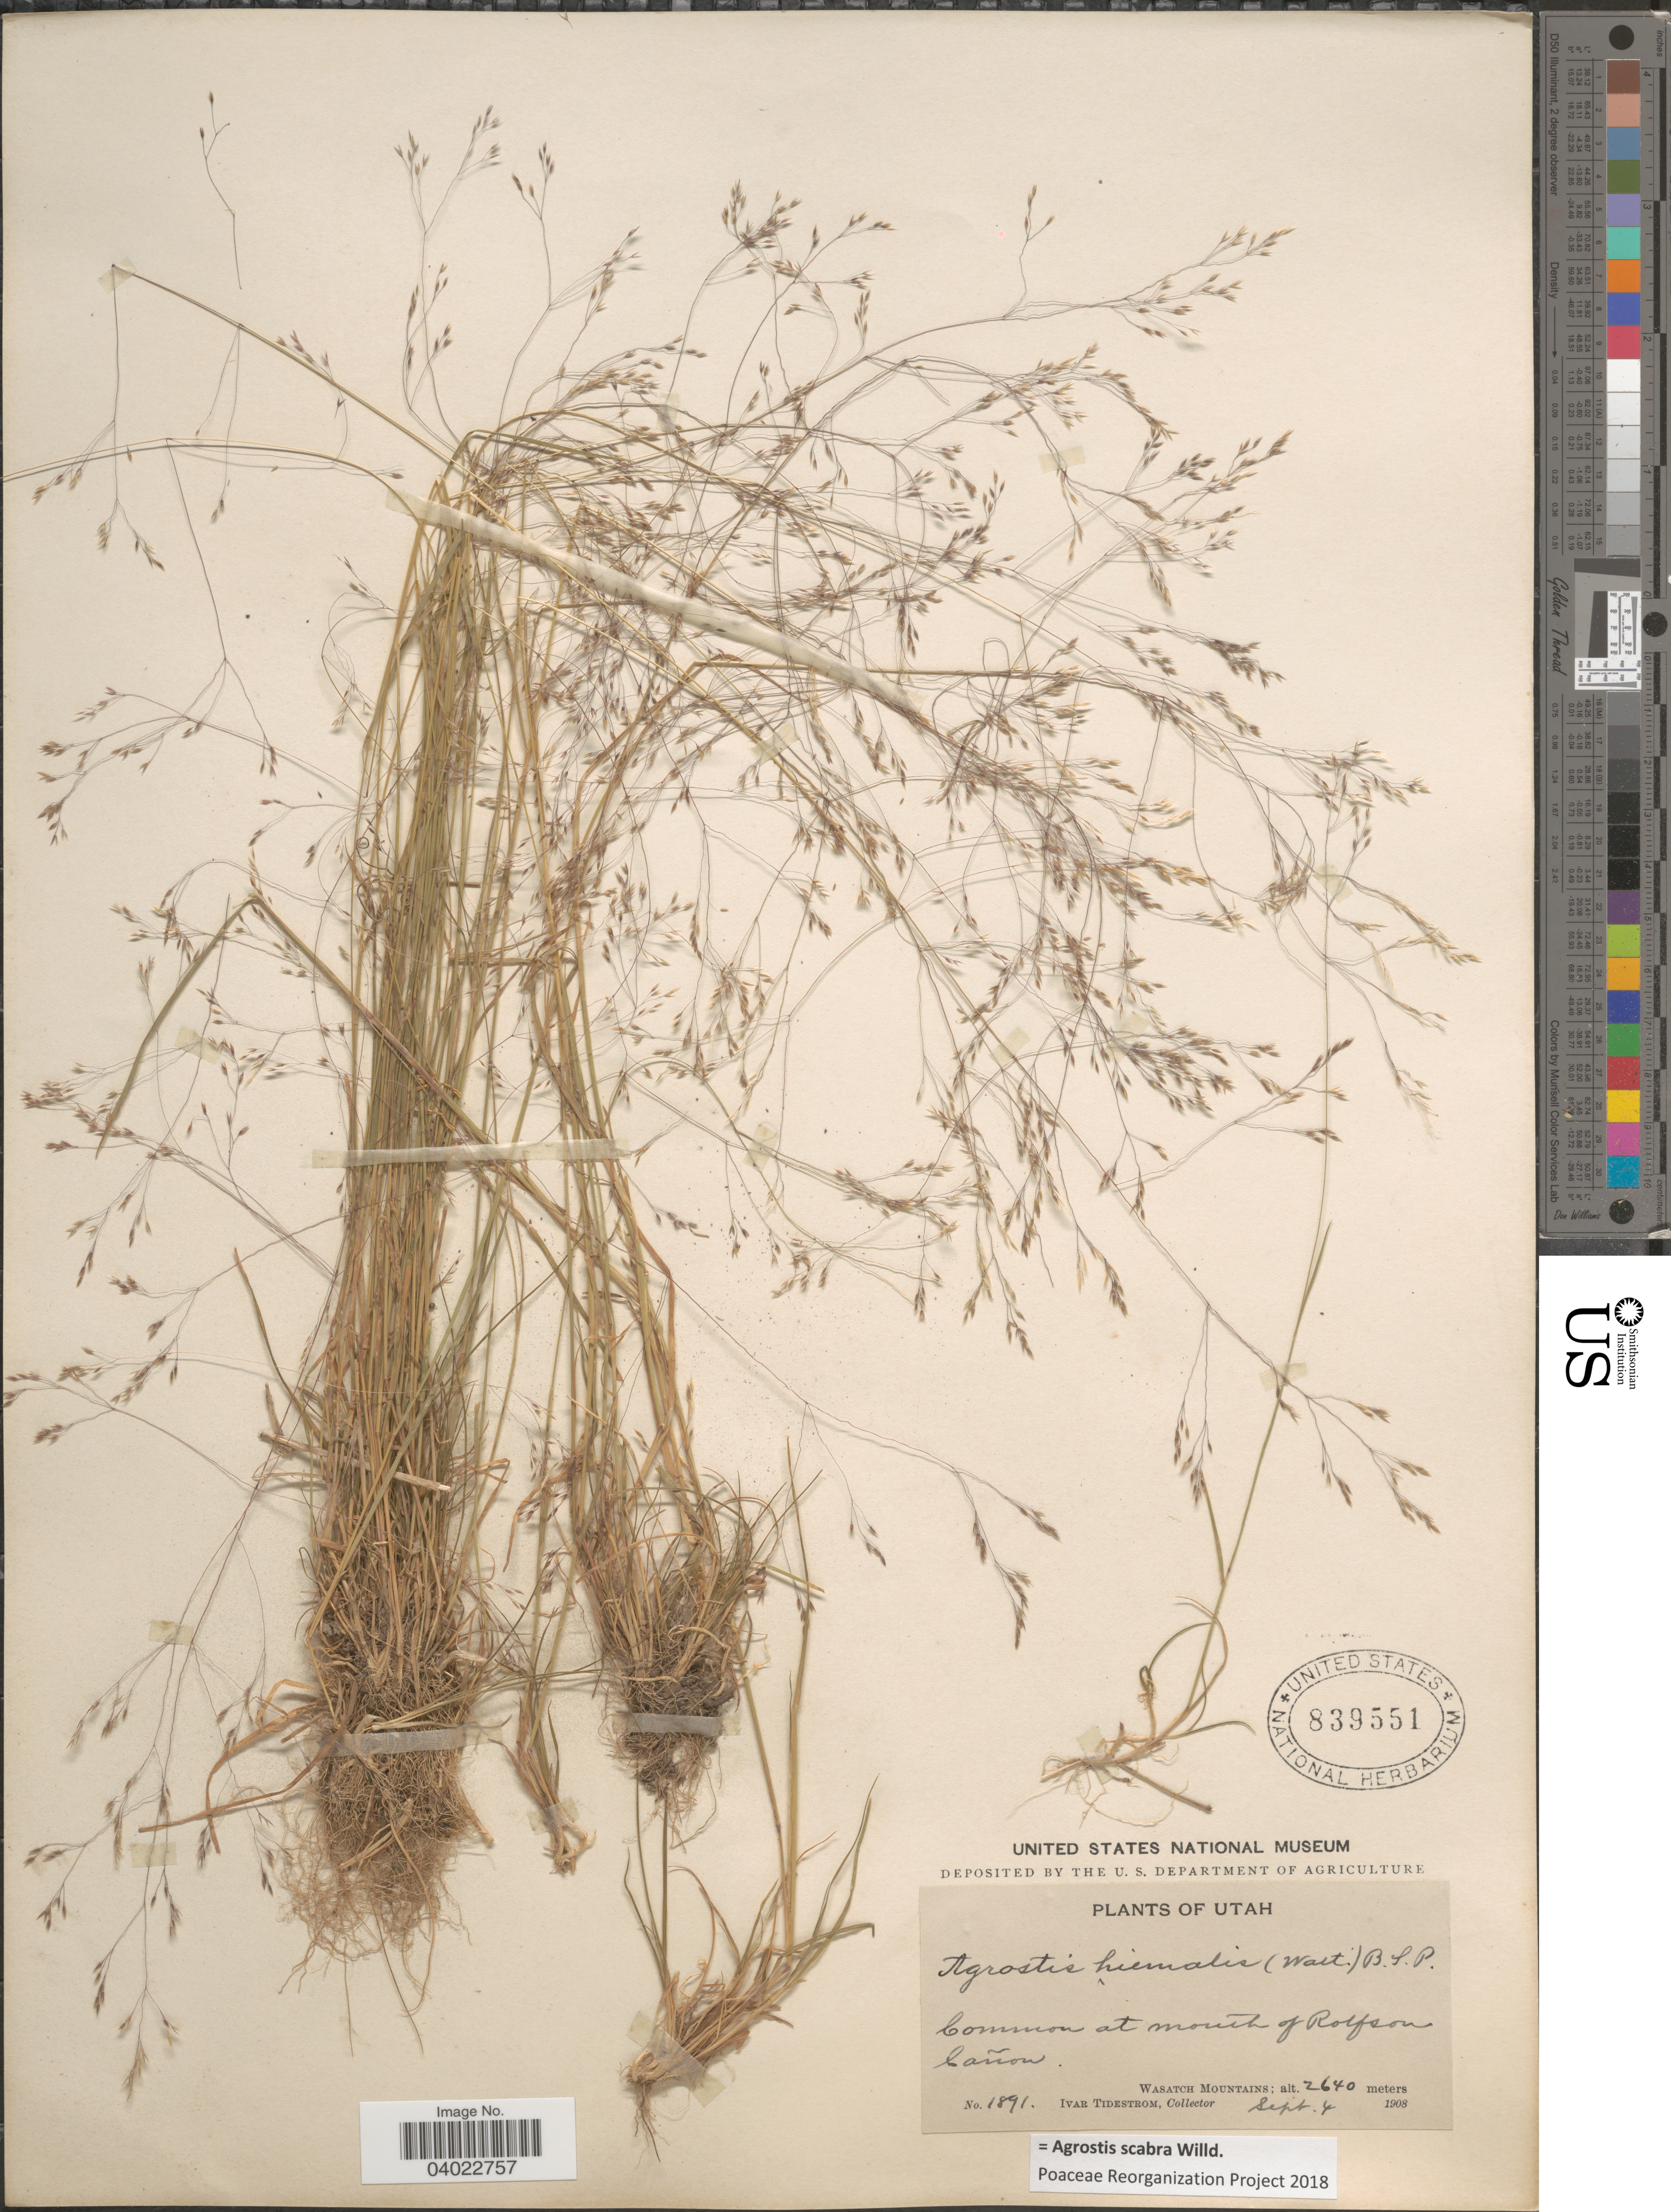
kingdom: Plantae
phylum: Tracheophyta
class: Liliopsida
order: Poales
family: Poaceae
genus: Agrostis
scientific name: Agrostis scabra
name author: Willd.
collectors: I. F. Tidestrom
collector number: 1891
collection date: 1908-09-04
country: United States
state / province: Utah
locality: At mouth of Rolfson Cañon. Wasatch Mountains.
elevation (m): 2640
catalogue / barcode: US 839551